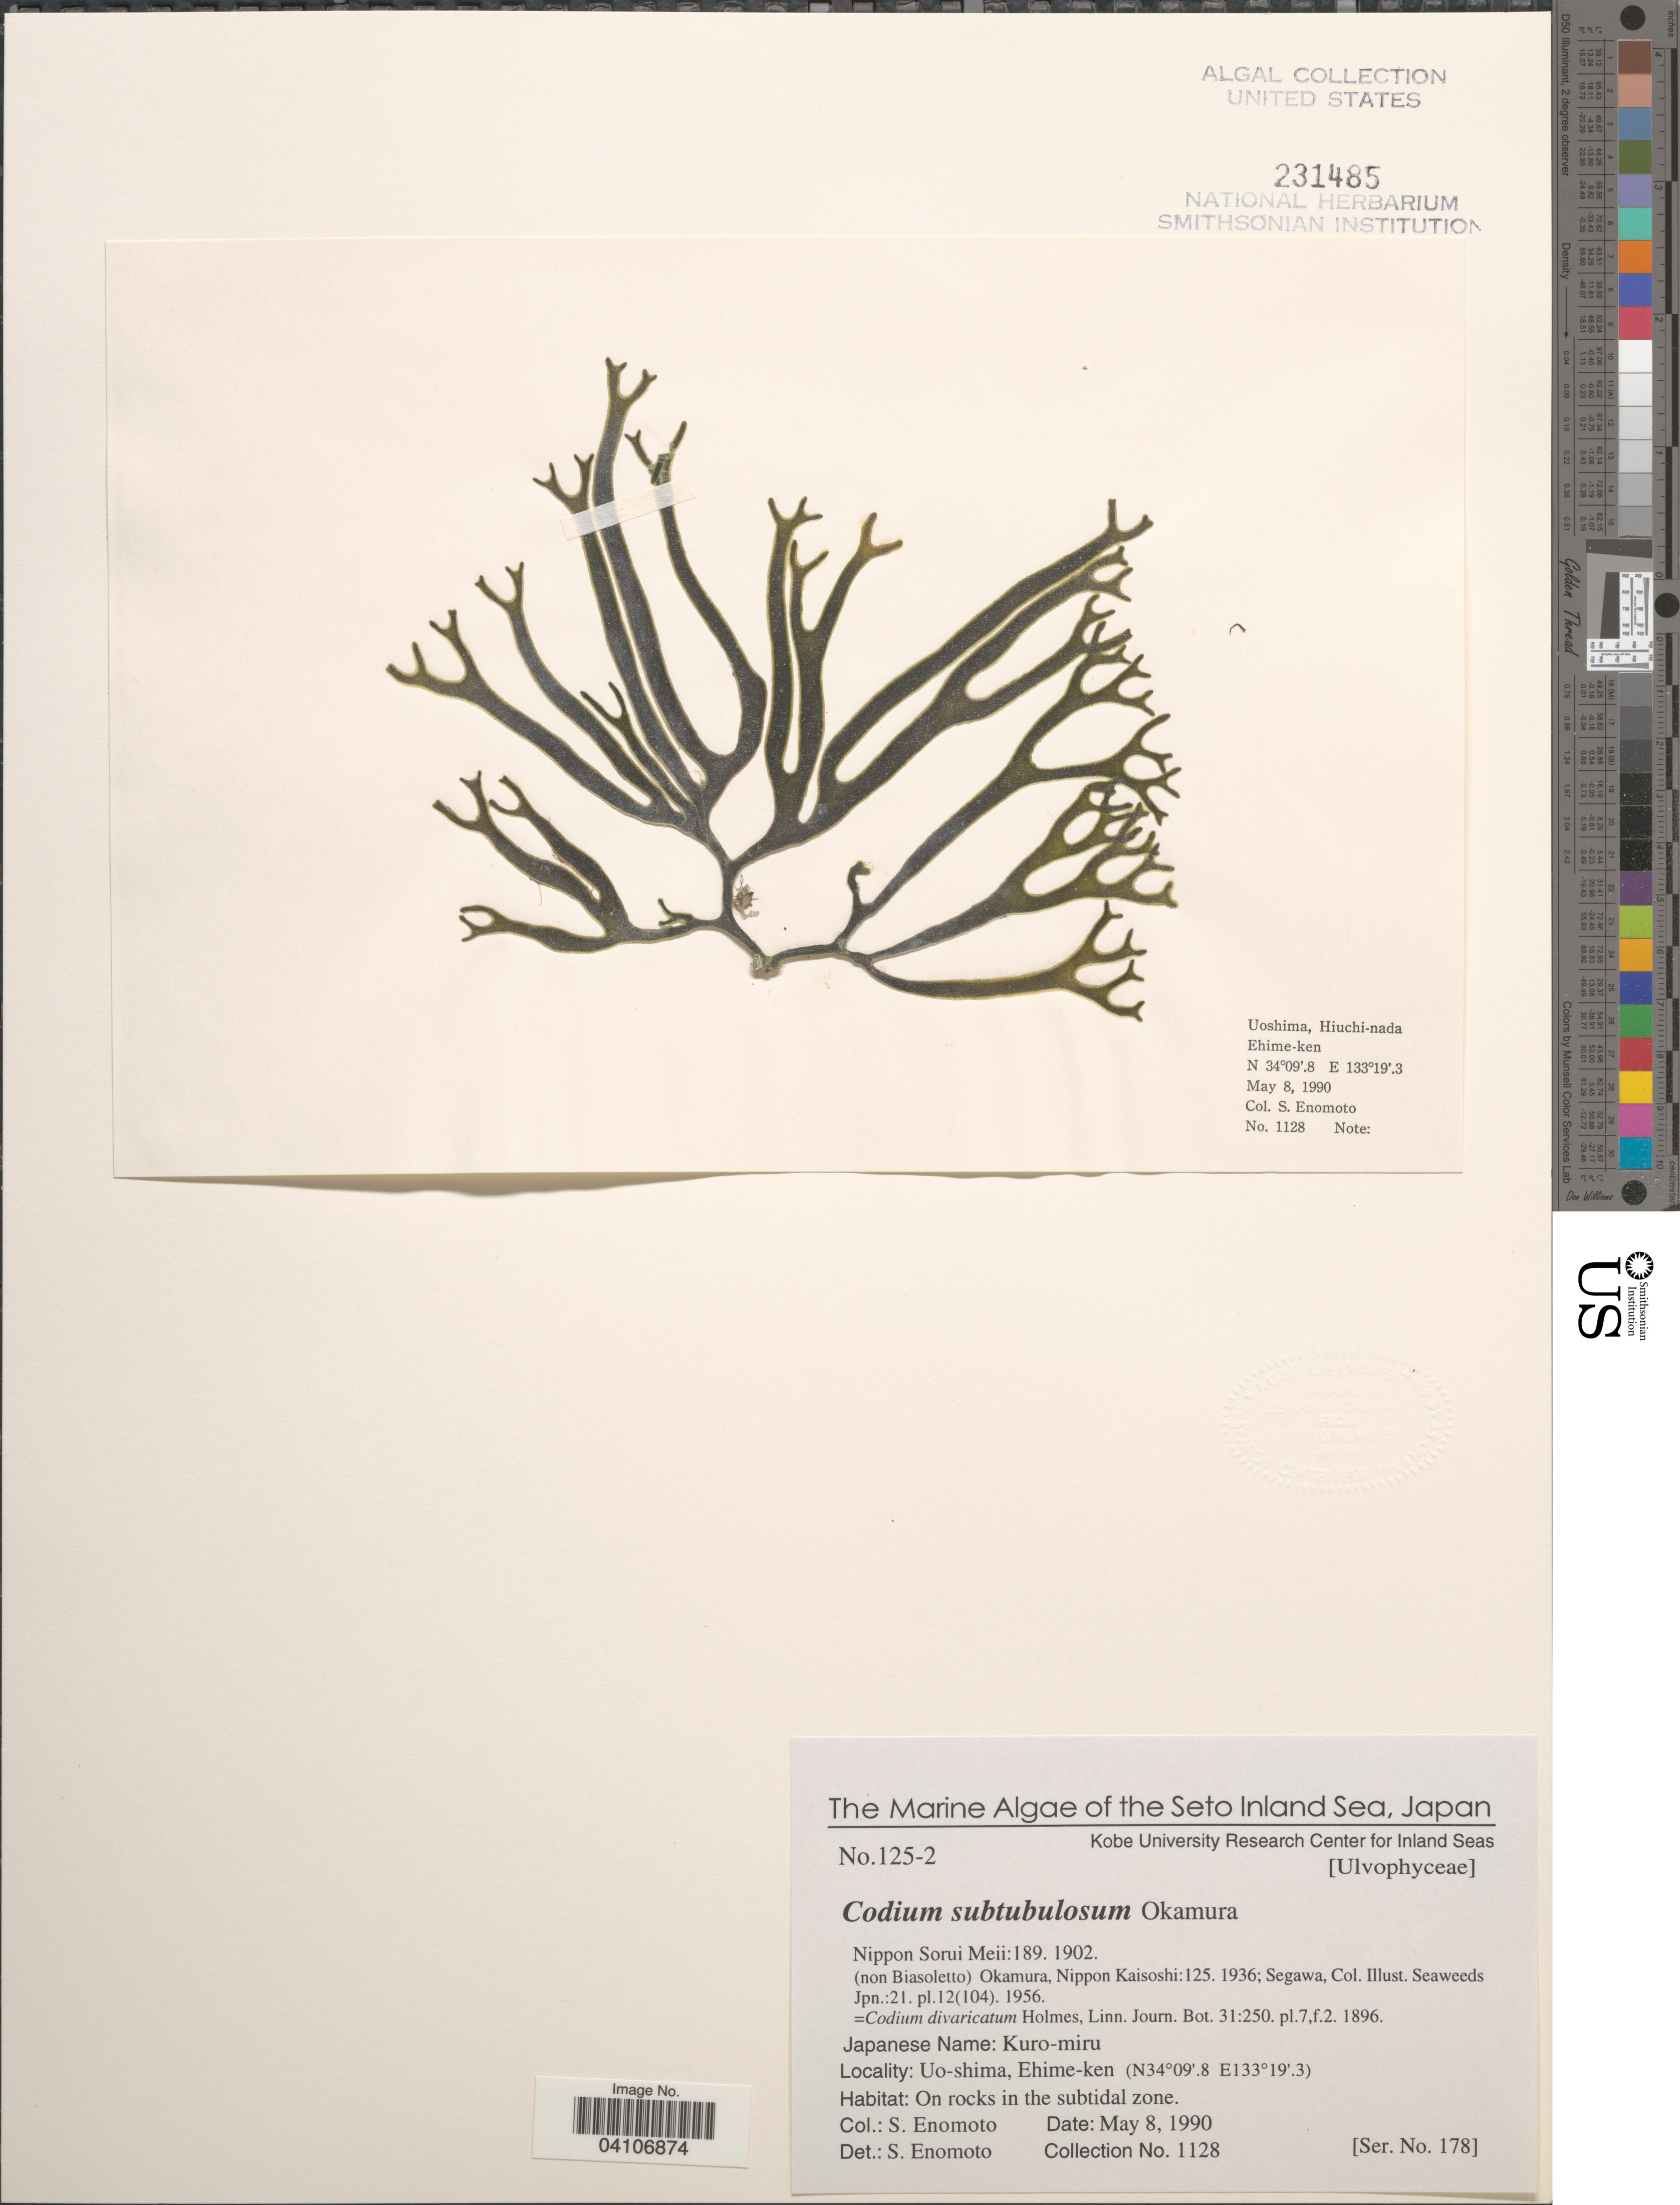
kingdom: Plantae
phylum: Chlorophyta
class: Ulvophyceae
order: Bryopsidales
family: Codiaceae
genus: Codium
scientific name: Codium subtubulosum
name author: Okamura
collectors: S. Enomoto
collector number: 1128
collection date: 1990-05-08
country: Japan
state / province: Ehime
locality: The Seto Inland Sea. Uo-shima, Ehime-ken. On rocks in the subtidal zone.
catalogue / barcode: US 231485